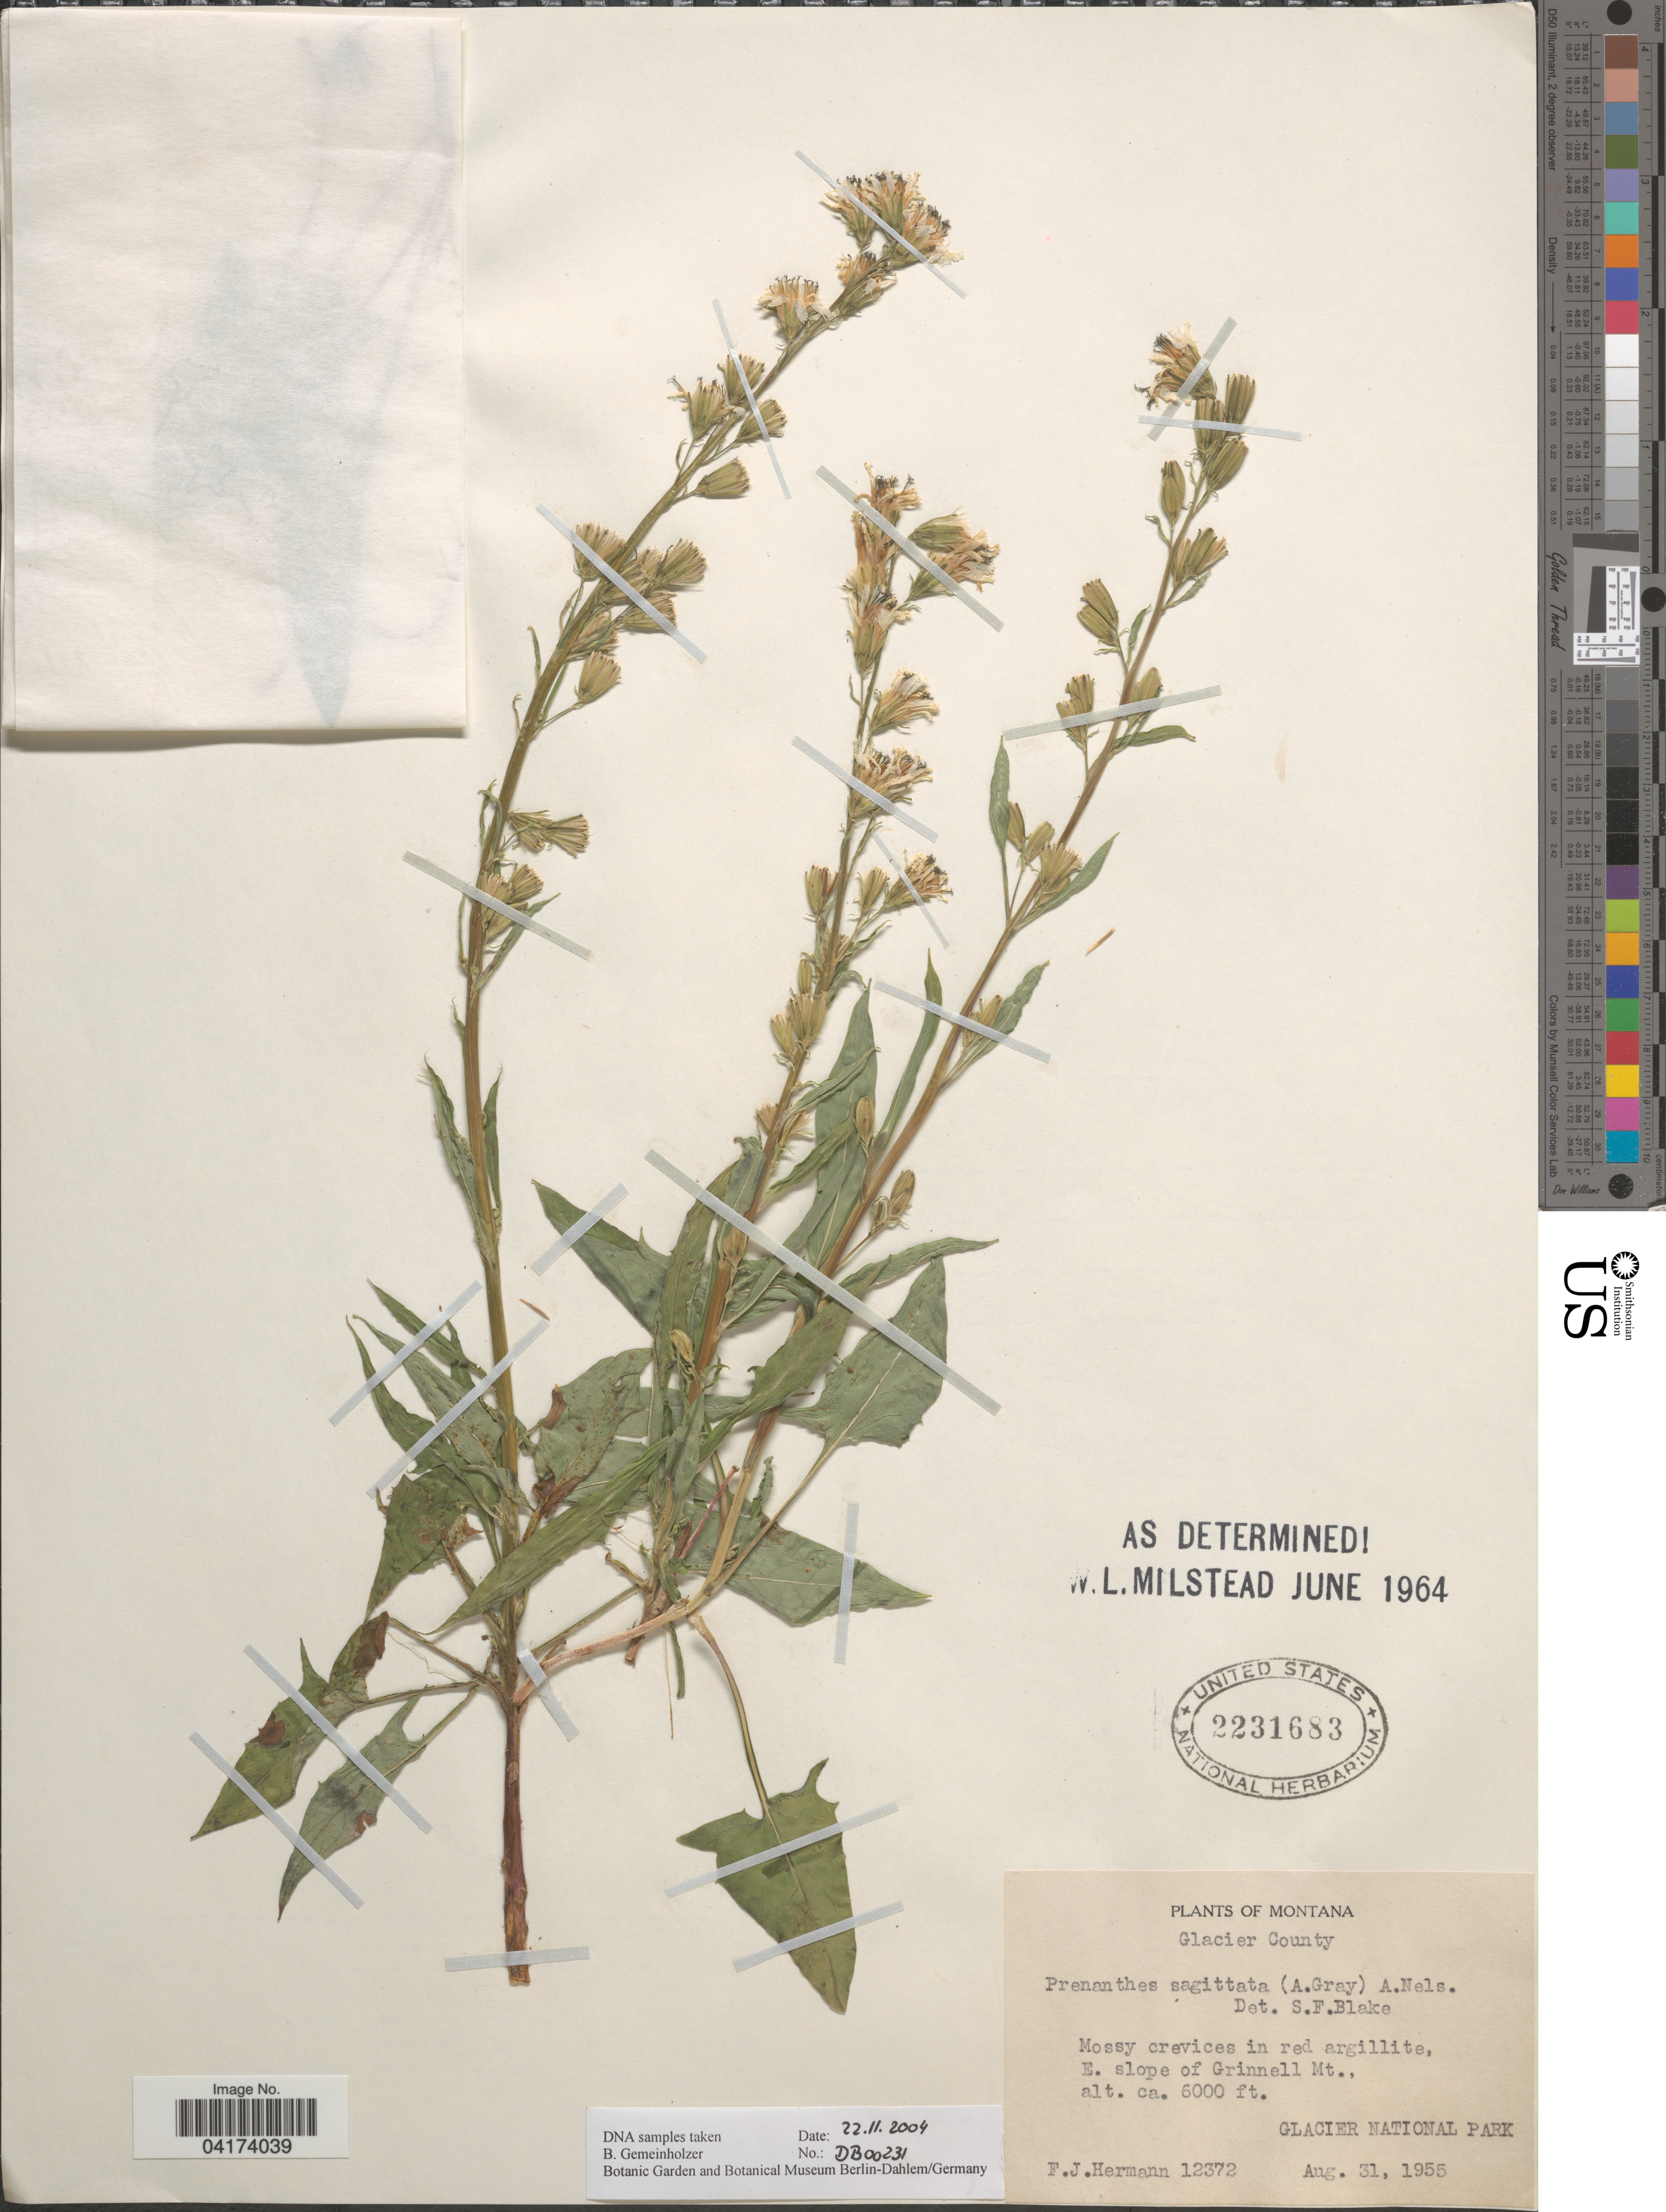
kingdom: Plantae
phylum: Tracheophyta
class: Magnoliopsida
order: Asterales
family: Asteraceae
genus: Nabalus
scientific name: Nabalus sagittatus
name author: (A. Gray) Rydb.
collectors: F. J. Hermann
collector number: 12372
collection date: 1955-08-31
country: United States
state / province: Montana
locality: Glacier County. E. slope of Grinnell Mt., Glacier National Park.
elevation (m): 1829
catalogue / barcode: US 2231683